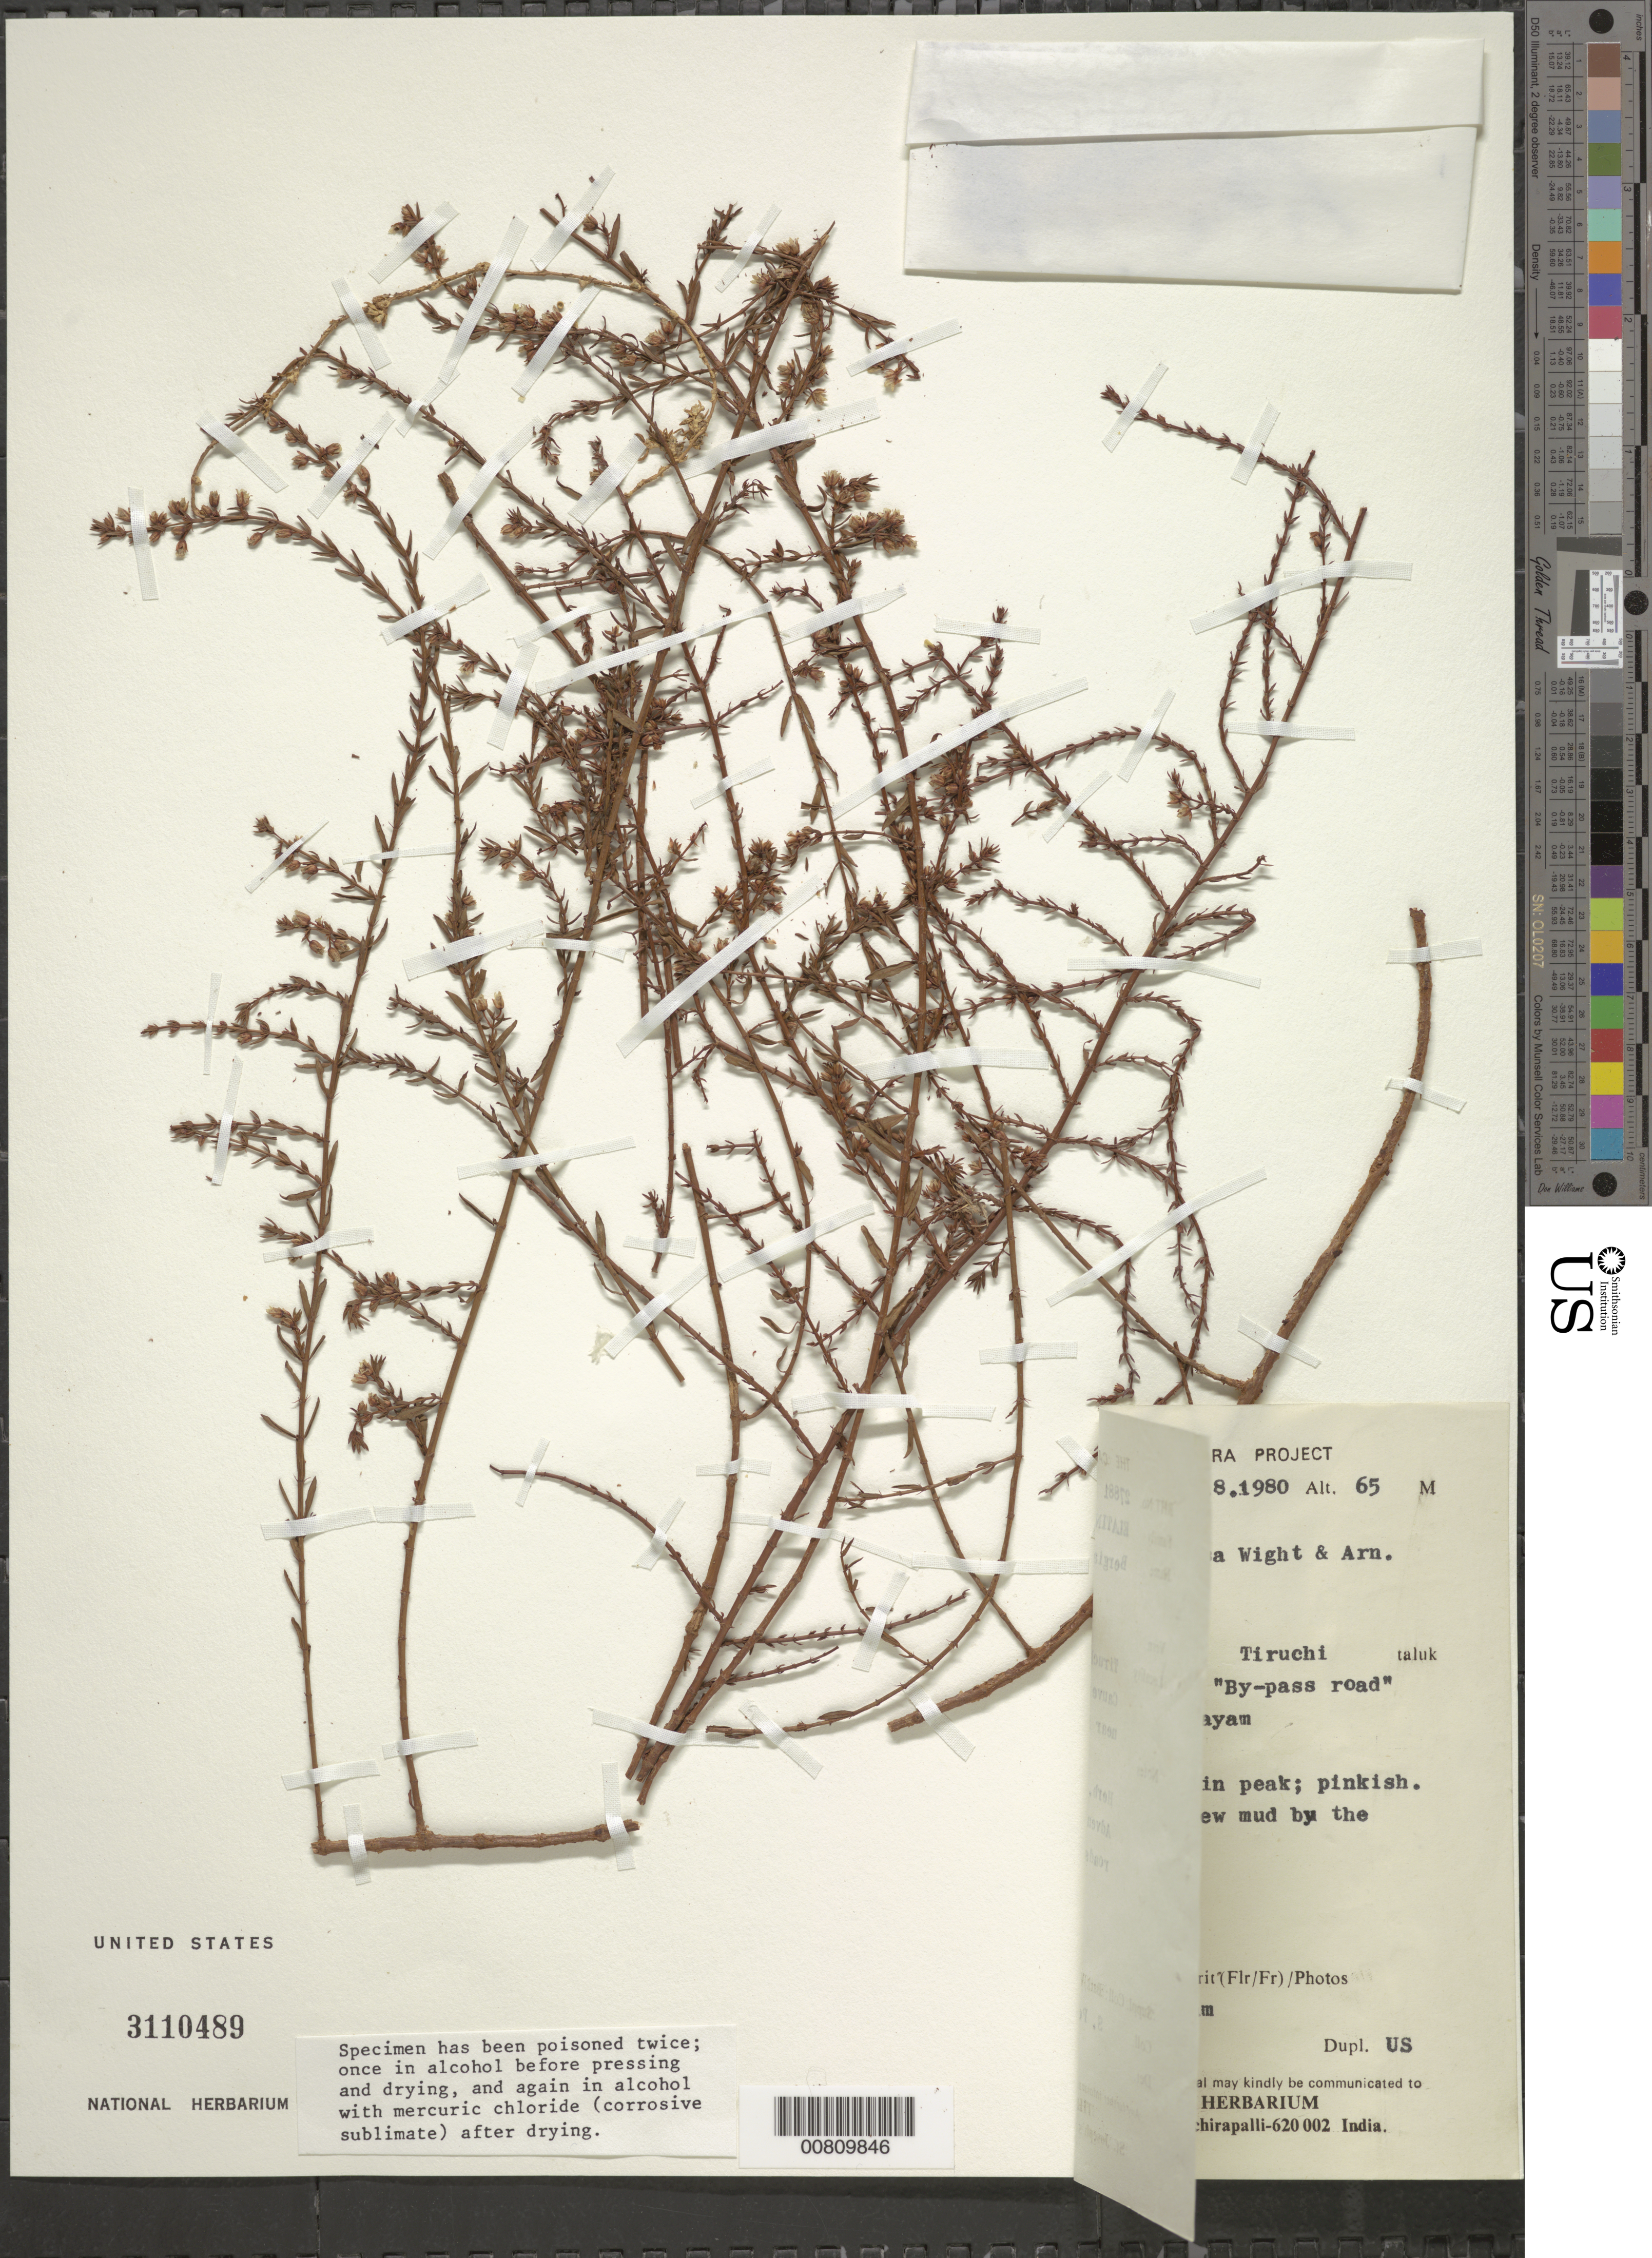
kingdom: Plantae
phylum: Tracheophyta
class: Magnoliopsida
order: Malpighiales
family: Elatinaceae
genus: Bergia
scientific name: Bergia aestivosa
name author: Steud.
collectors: S. Perianayagam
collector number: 27881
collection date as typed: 08 Aug 1980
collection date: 1980-08-08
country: India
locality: Carnatic, Tiruchi, Cauvery Banks, near Sircarpalayam.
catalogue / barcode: US 3110489